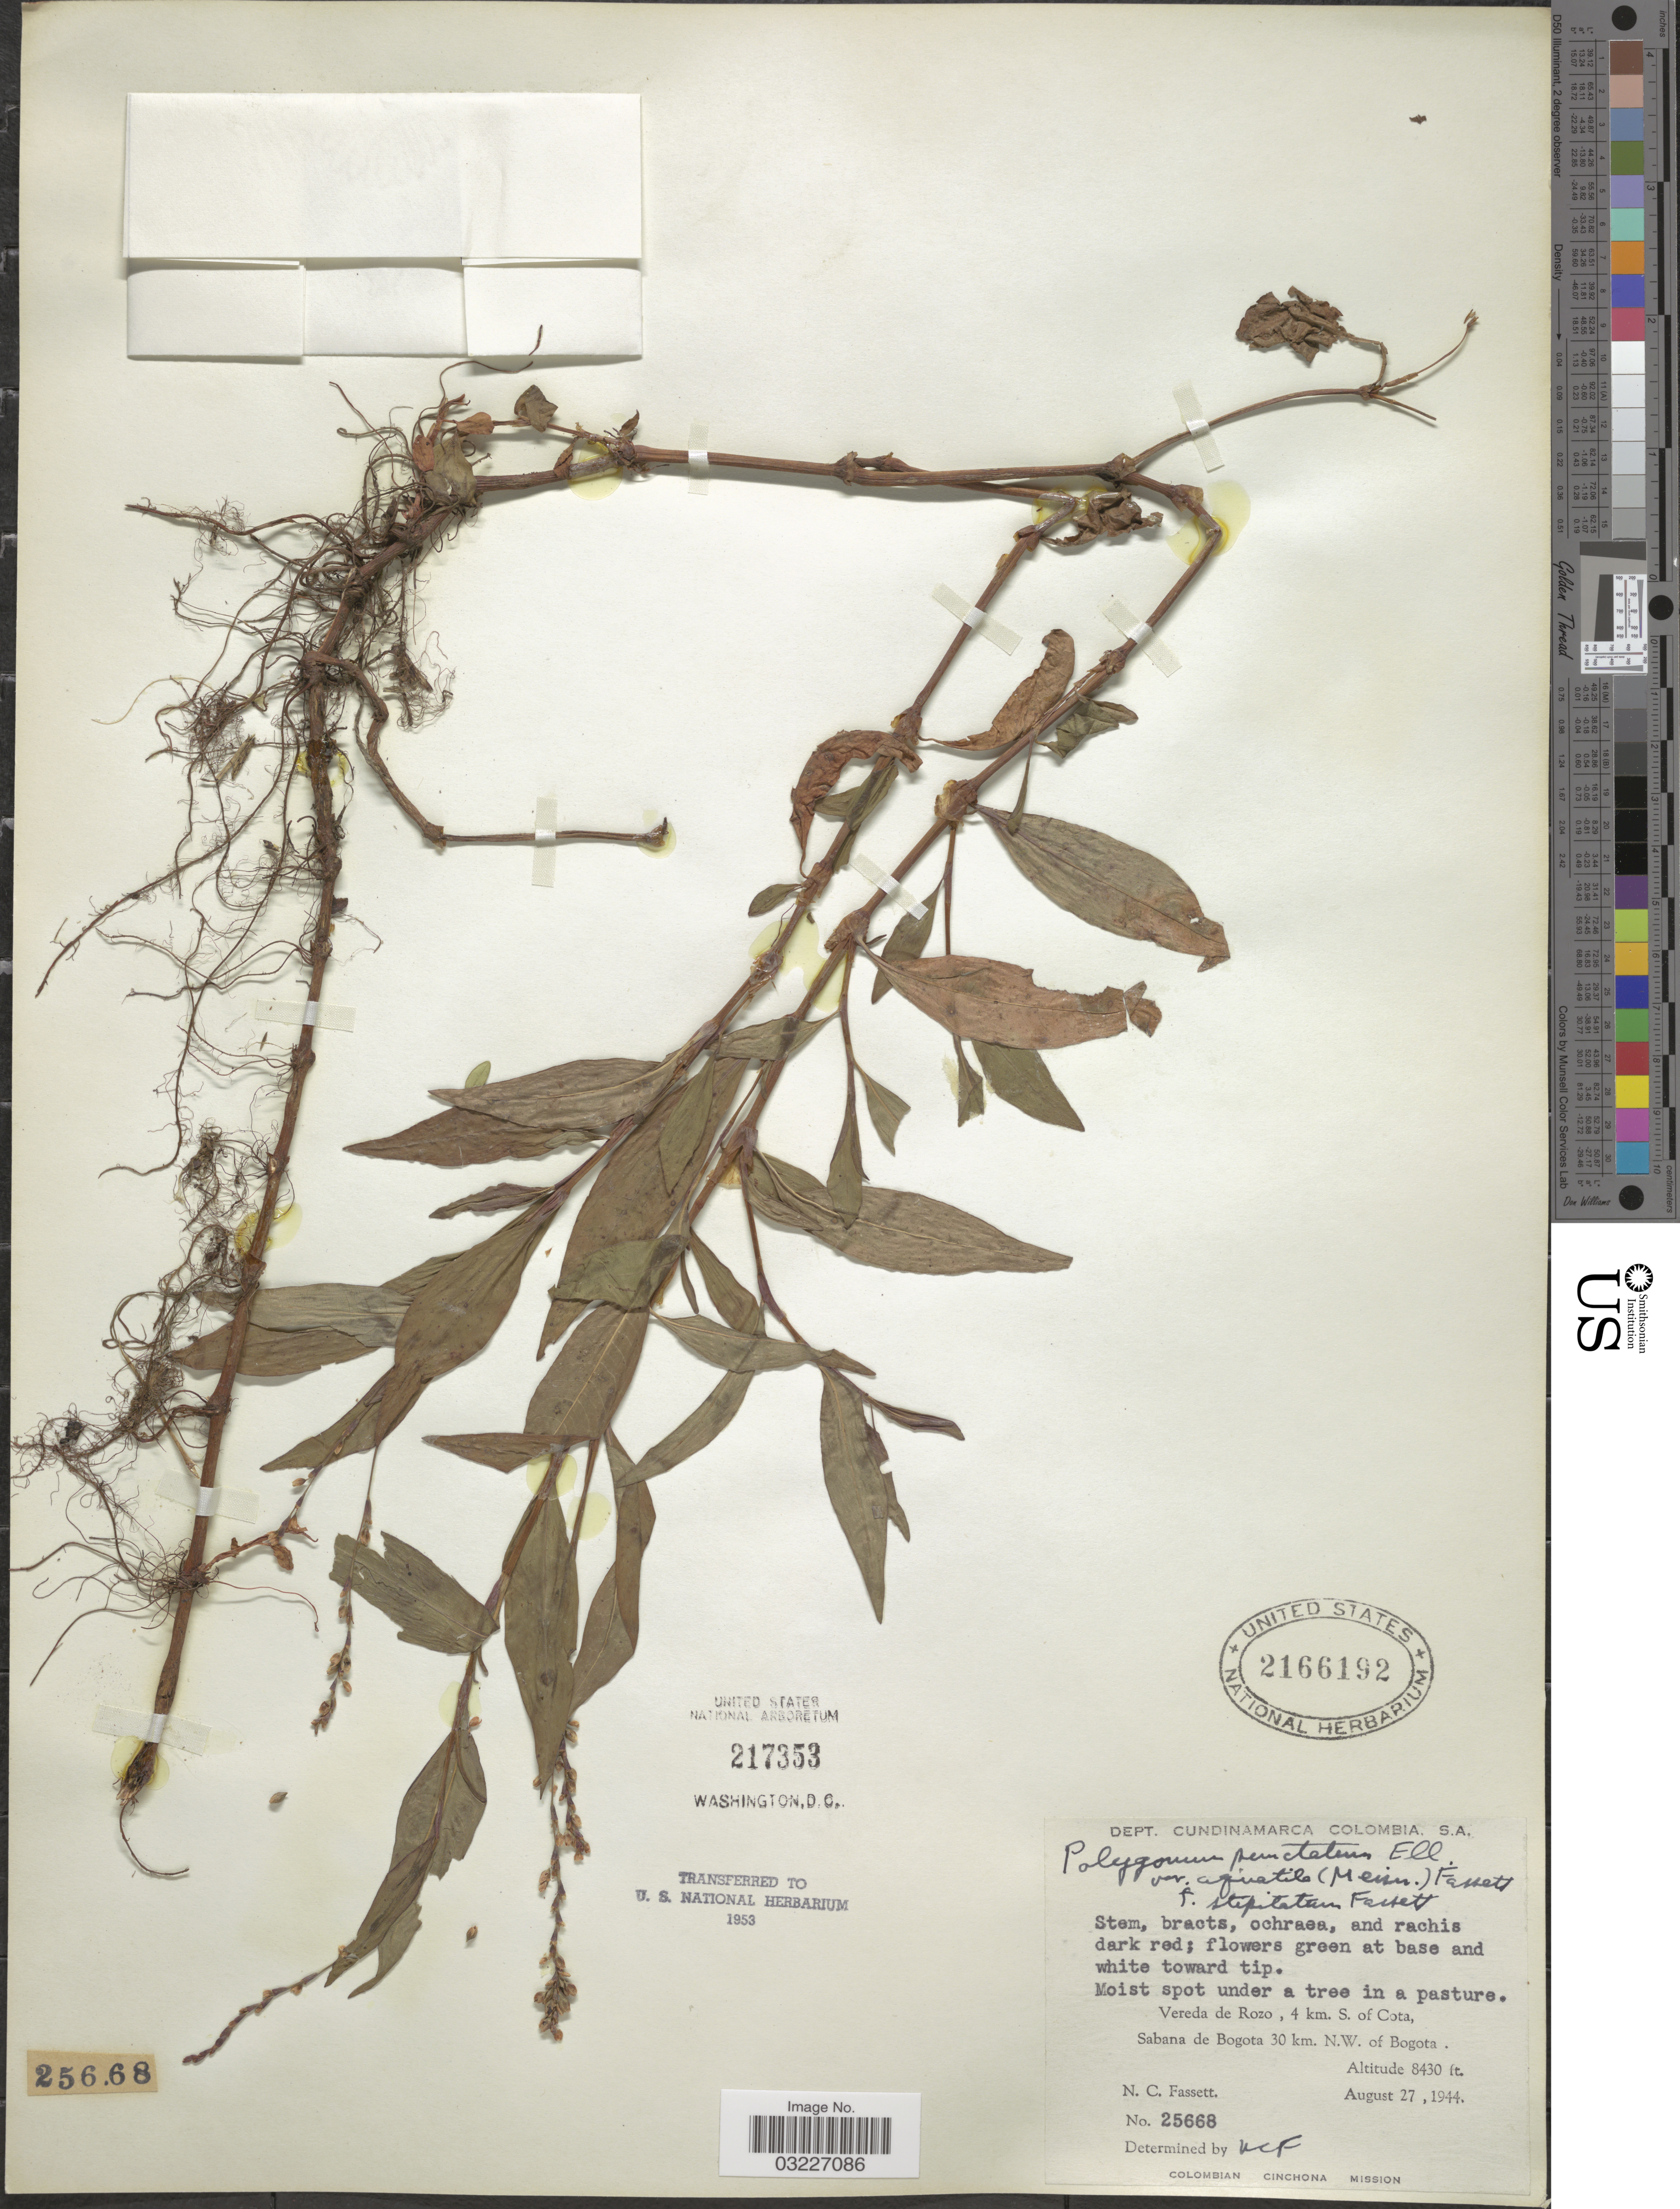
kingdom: Plantae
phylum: Tracheophyta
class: Magnoliopsida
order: Caryophyllales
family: Polygonaceae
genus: Polygonum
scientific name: Polygonum opelousanum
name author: Riddell ex Small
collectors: N. C. Fassett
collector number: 25668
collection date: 1944-08-27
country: Colombia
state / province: Cundinamarca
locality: Dept. Cundinamarca. Vereda de Rozo, 4 km. S. of Cota, Sabana de Bogota 30 km. N.W. of Bogota.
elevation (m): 2569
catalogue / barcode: US 2166192